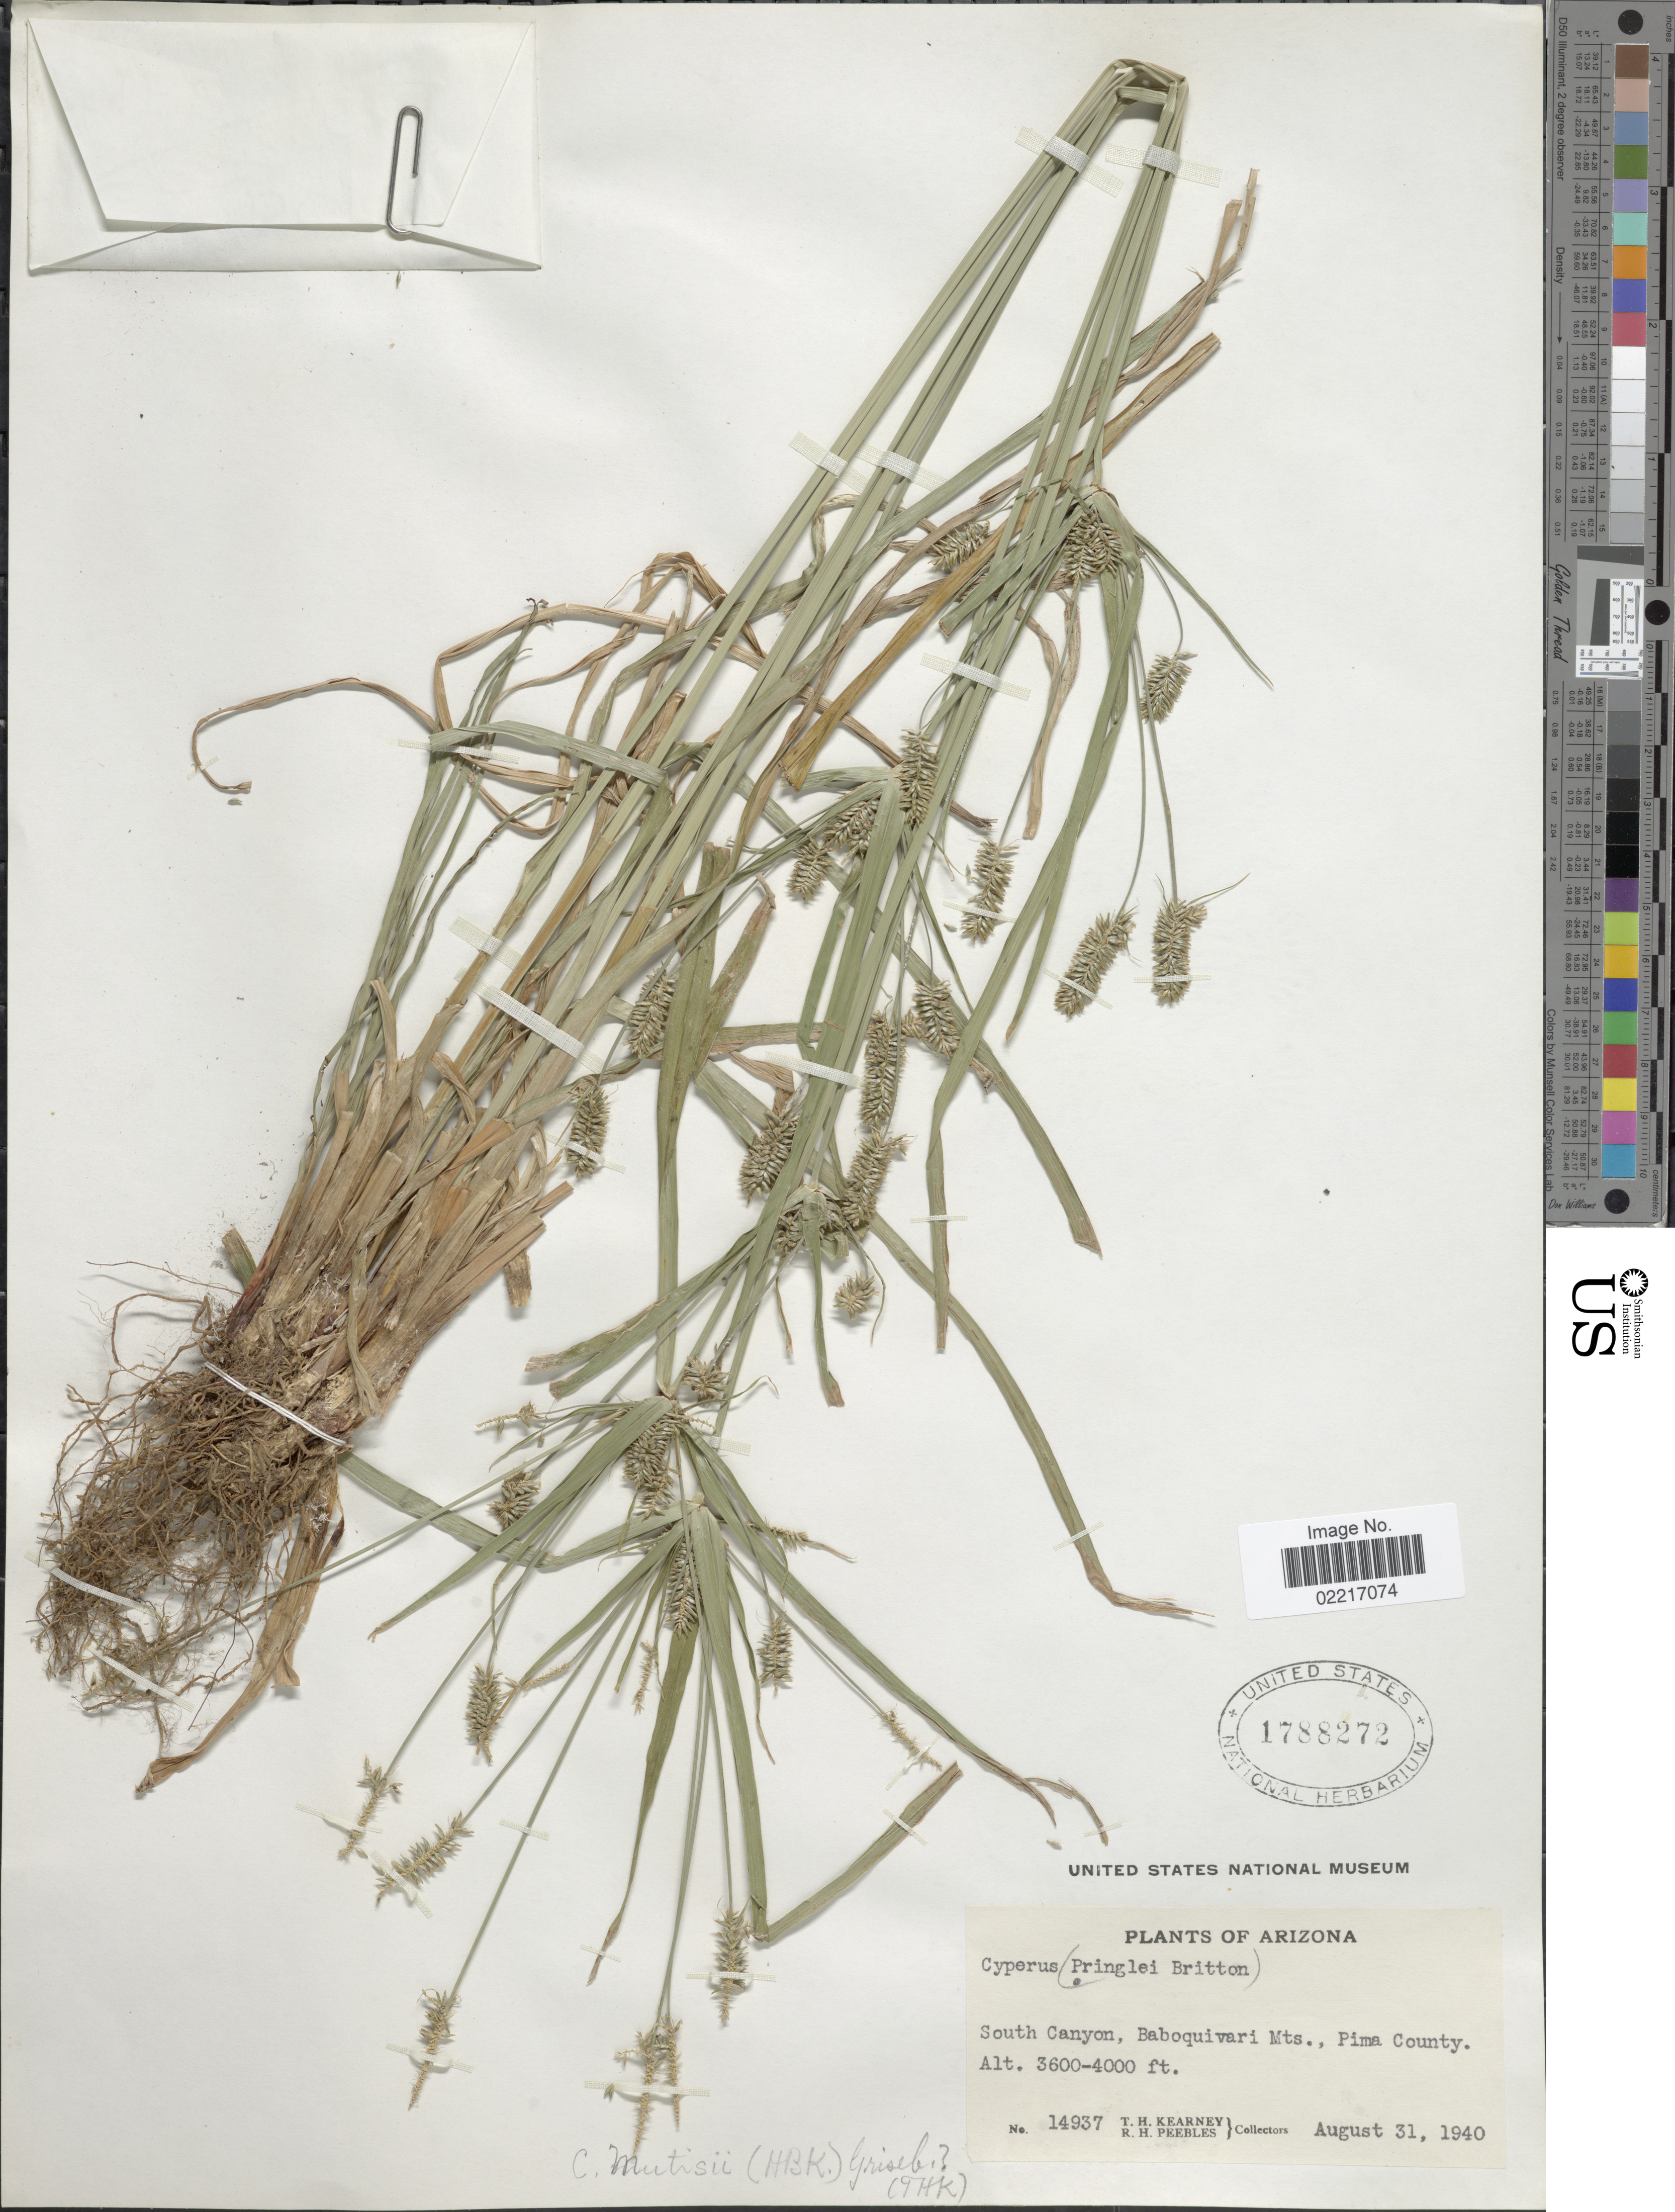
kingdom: Plantae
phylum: Tracheophyta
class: Liliopsida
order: Poales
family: Cyperaceae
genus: Cyperus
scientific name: Cyperus mutisii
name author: (Kunth) Andersson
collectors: T. H. Kearney & R. H. Peebles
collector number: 14937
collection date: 1940-08-31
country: United States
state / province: Arizona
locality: South Canyon, Baboquivari Mts., Pima County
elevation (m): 1097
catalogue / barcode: US 1788272